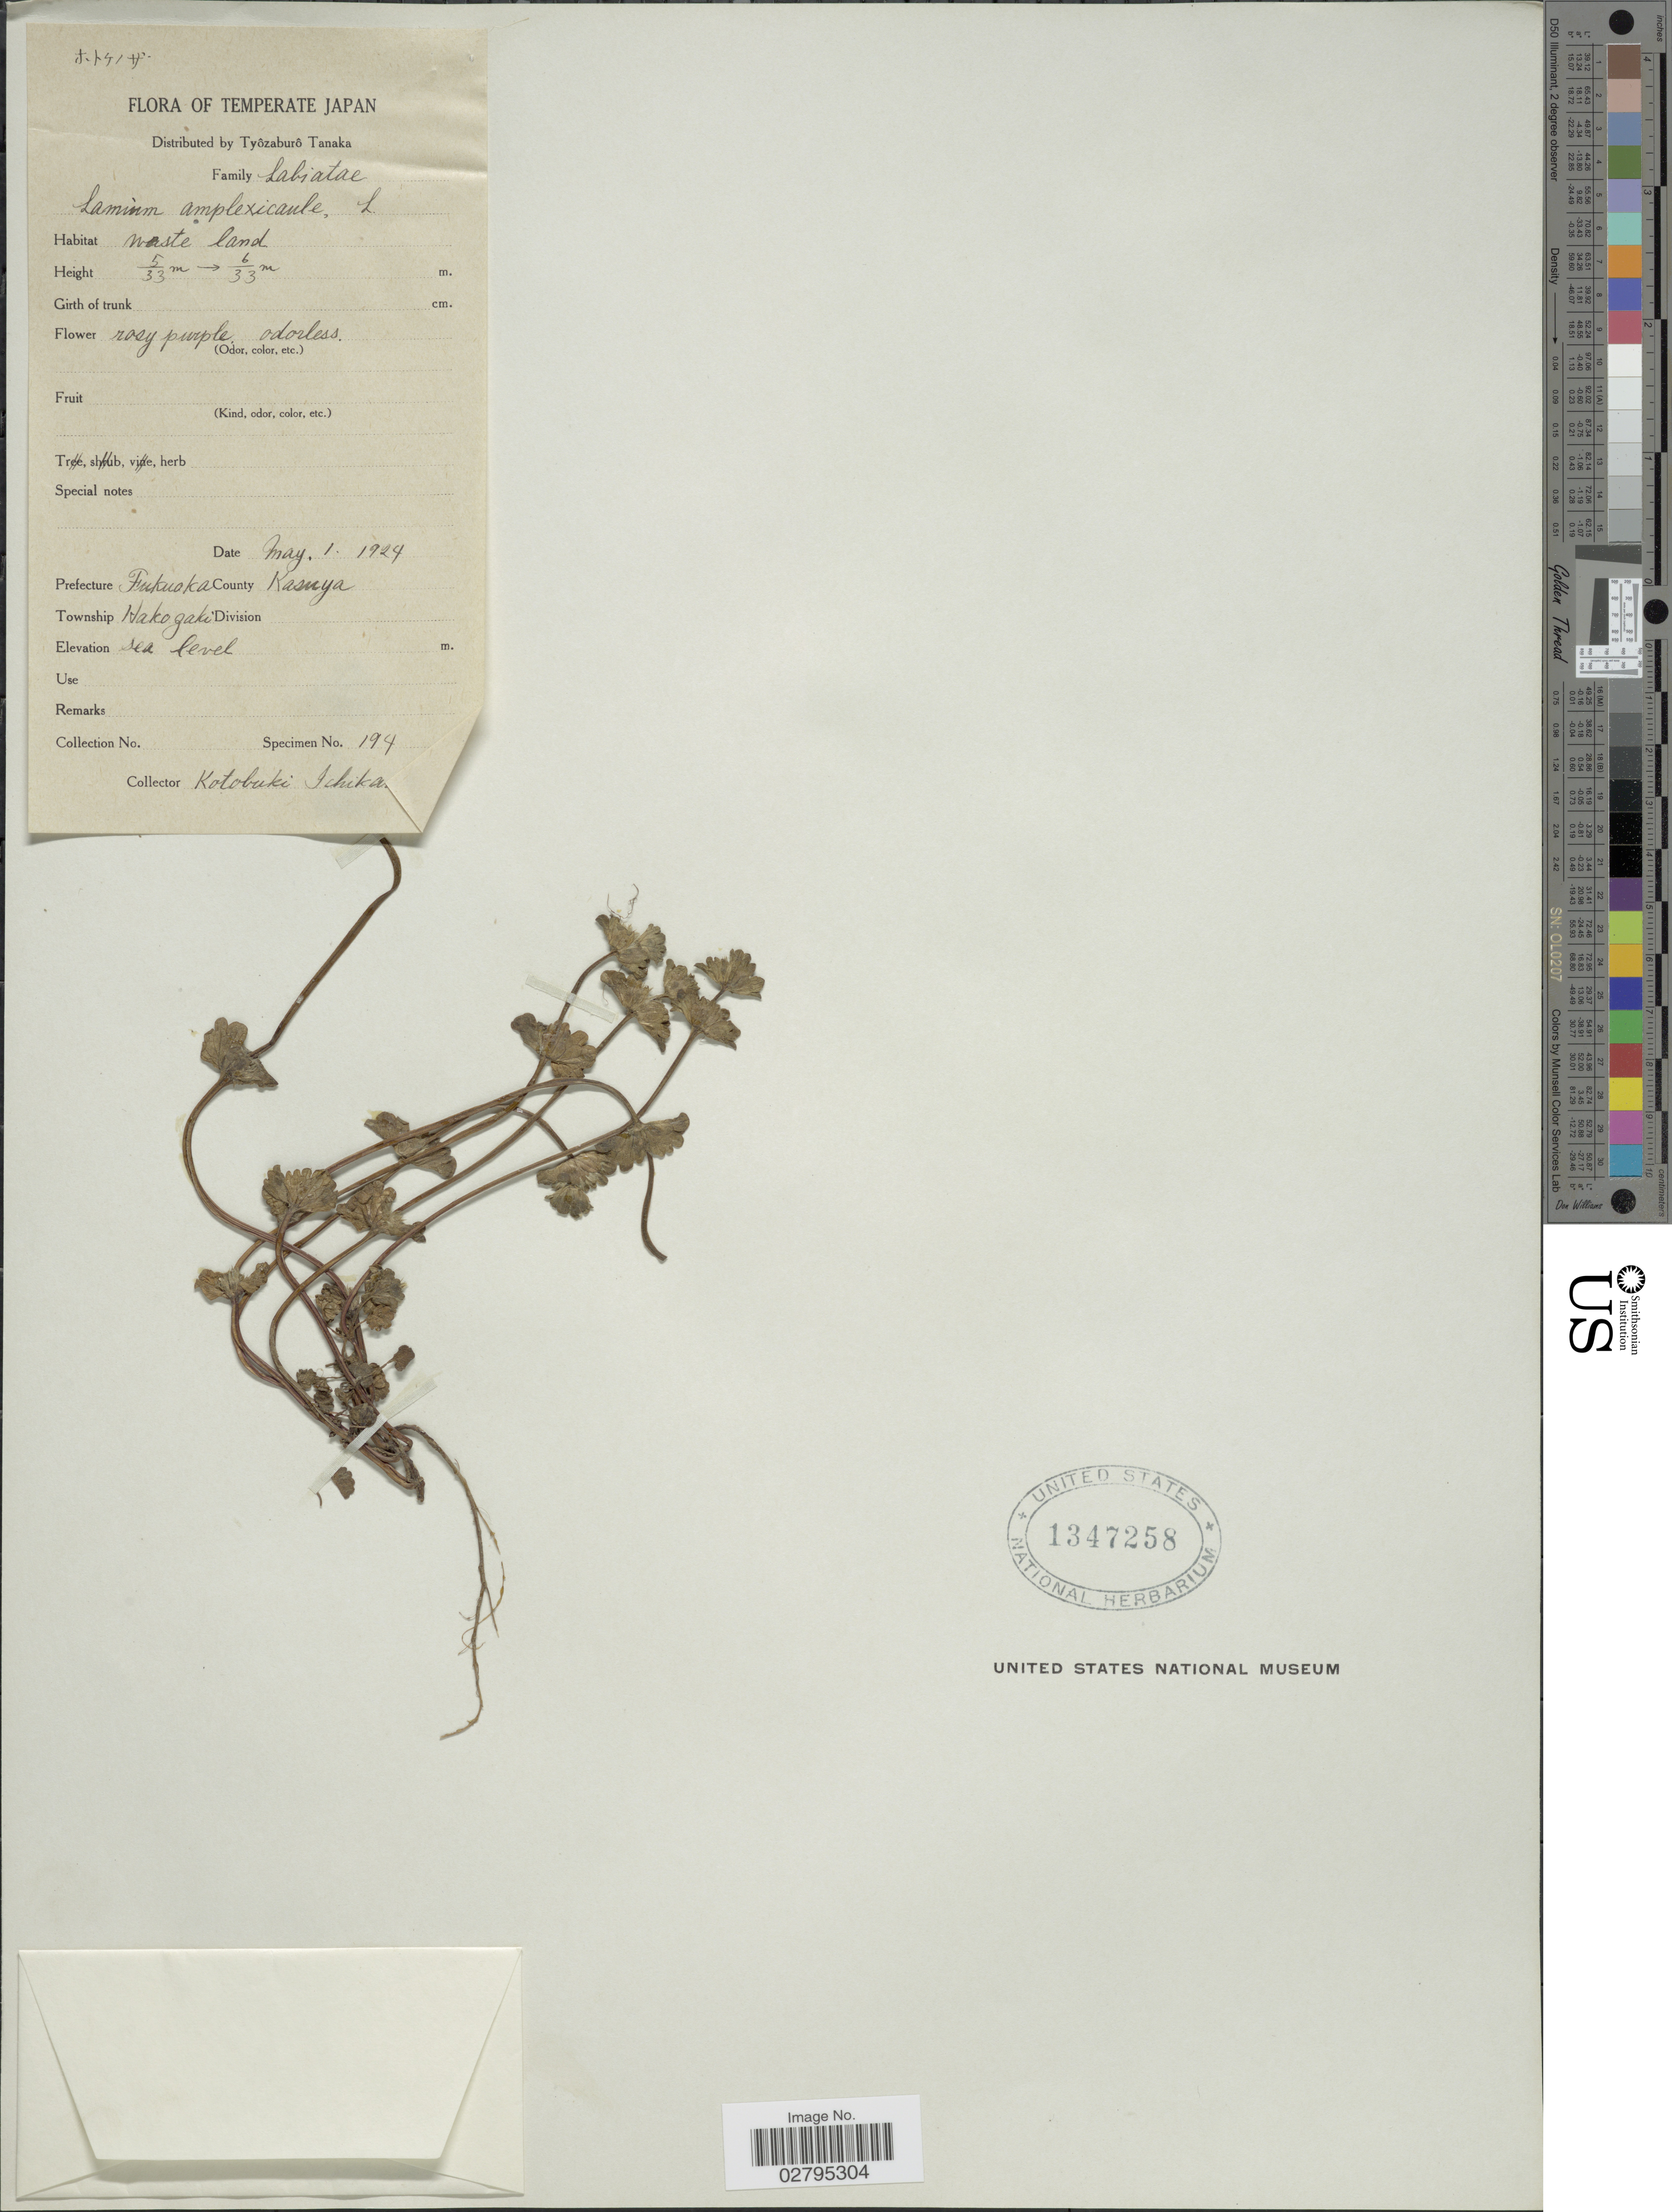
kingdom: Plantae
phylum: Tracheophyta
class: Magnoliopsida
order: Lamiales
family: Lamiaceae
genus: Lamium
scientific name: Lamium amplexicaule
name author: L.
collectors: K. Ichikawa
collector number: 194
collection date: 1924-05-01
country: Japan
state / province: Hukuoka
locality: Prefecture Fukuoka, County Kasuya, Township Nakogaki.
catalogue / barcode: US 1347258